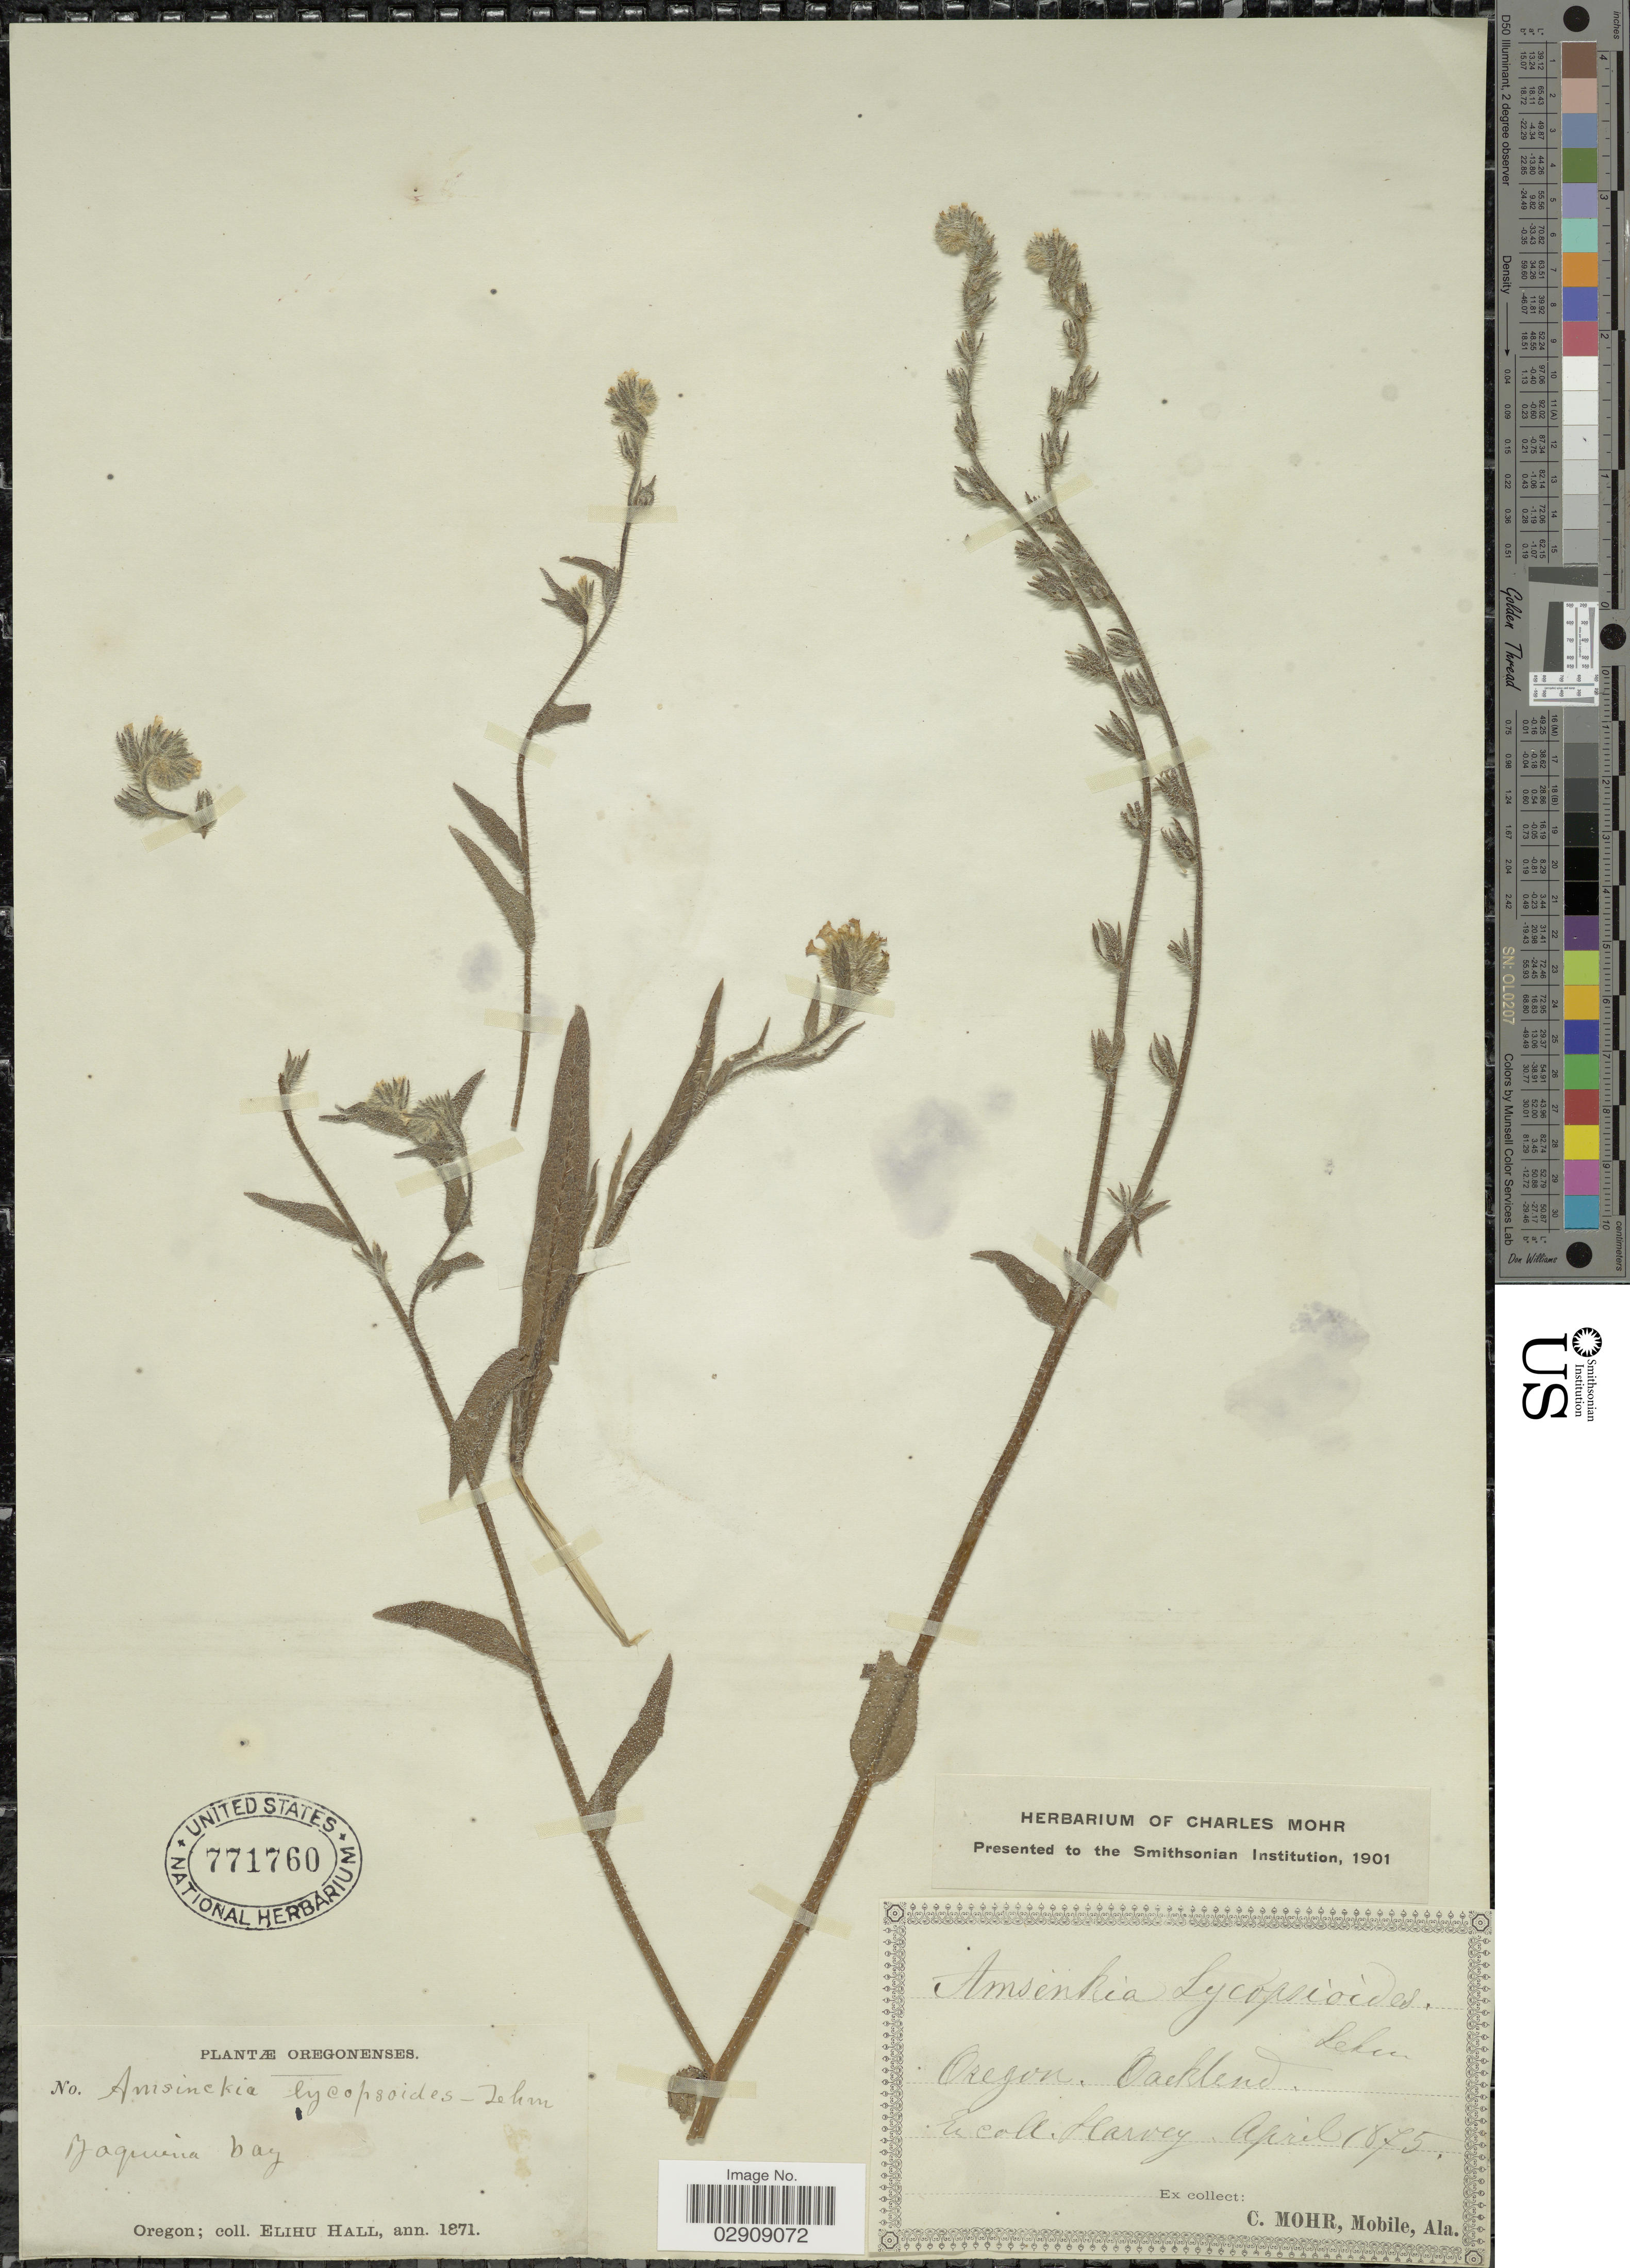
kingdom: Plantae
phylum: Tracheophyta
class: Magnoliopsida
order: Boraginales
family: Boraginaceae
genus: Amsinckia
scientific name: Amsinckia lycopsoides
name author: Lehm.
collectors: -. Harvey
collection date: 1875-04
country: United States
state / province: Oregon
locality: Oacklend.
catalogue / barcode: US 771760-2